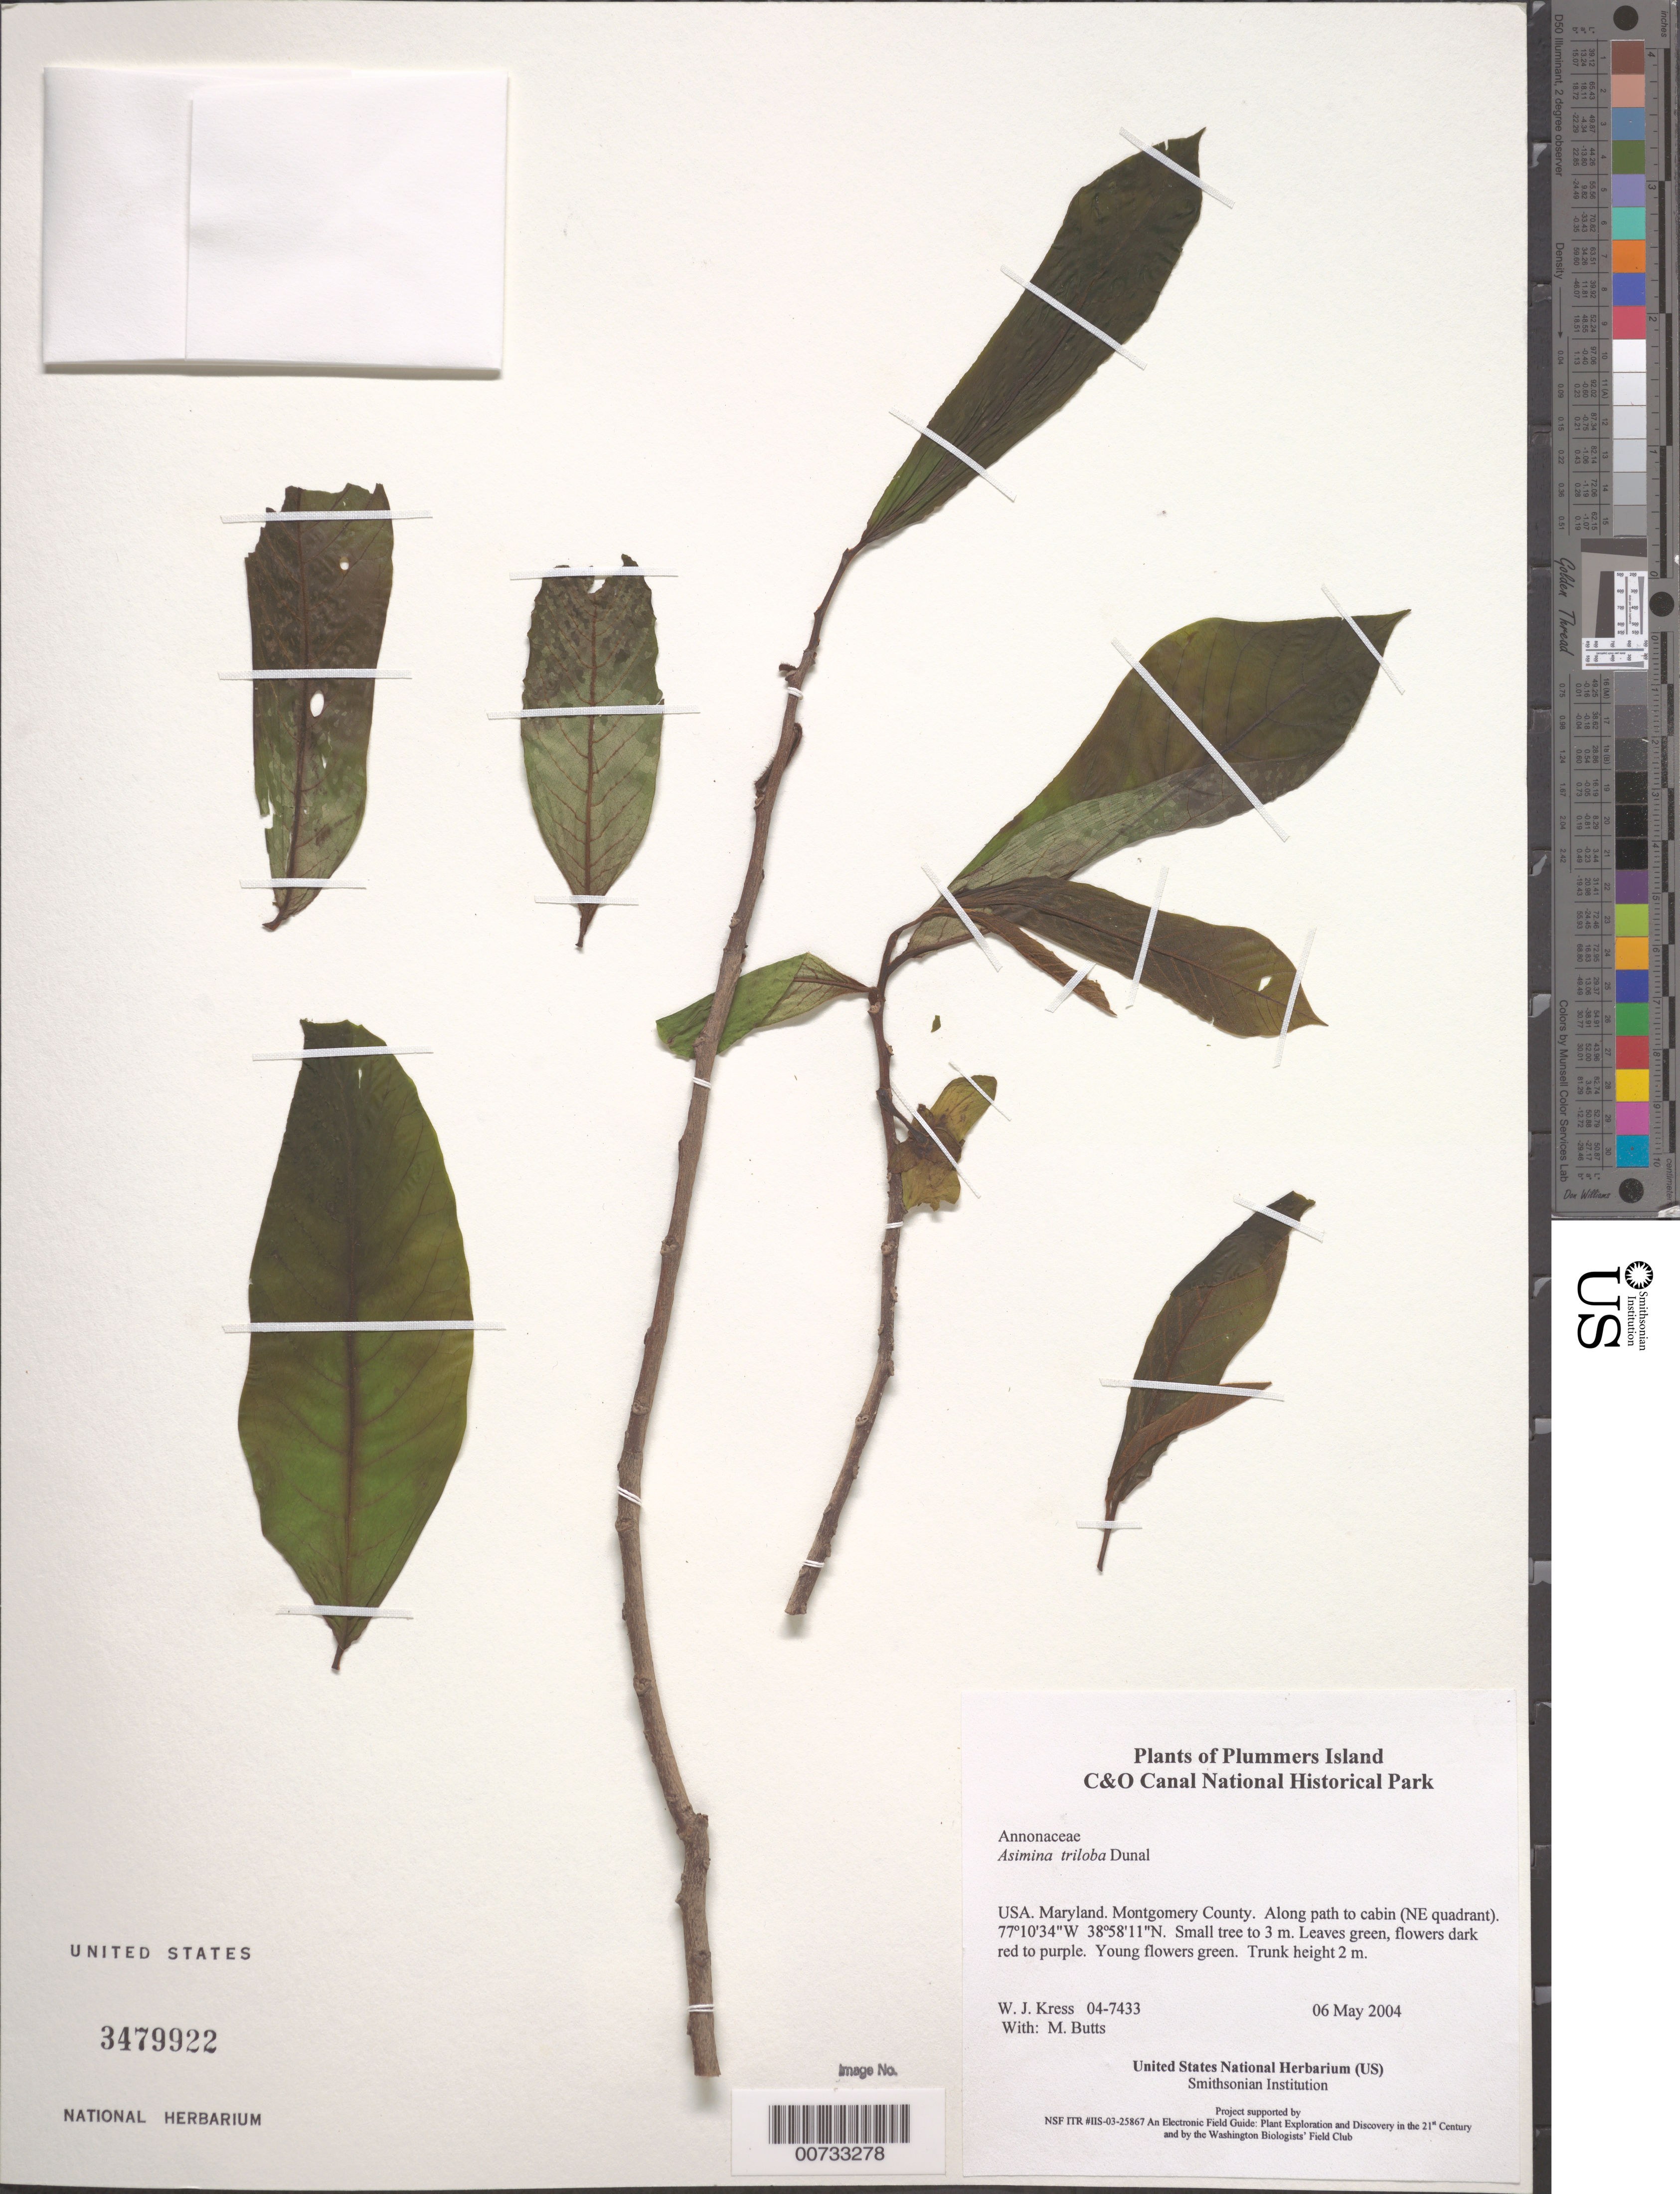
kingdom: Plantae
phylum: Tracheophyta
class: Magnoliopsida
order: Magnoliales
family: Annonaceae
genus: Asimina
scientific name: Asimina triloba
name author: (L.) Dunal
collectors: W. J. Kress & M. B. Butts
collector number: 04-7433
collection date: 2004-05-06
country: United States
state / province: Maryland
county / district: Montgomery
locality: Chesapeake and Ohio Canal National Historical Park, Plummers Island, along path to cabin (NE quadrant)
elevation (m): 23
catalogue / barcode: US 3479922